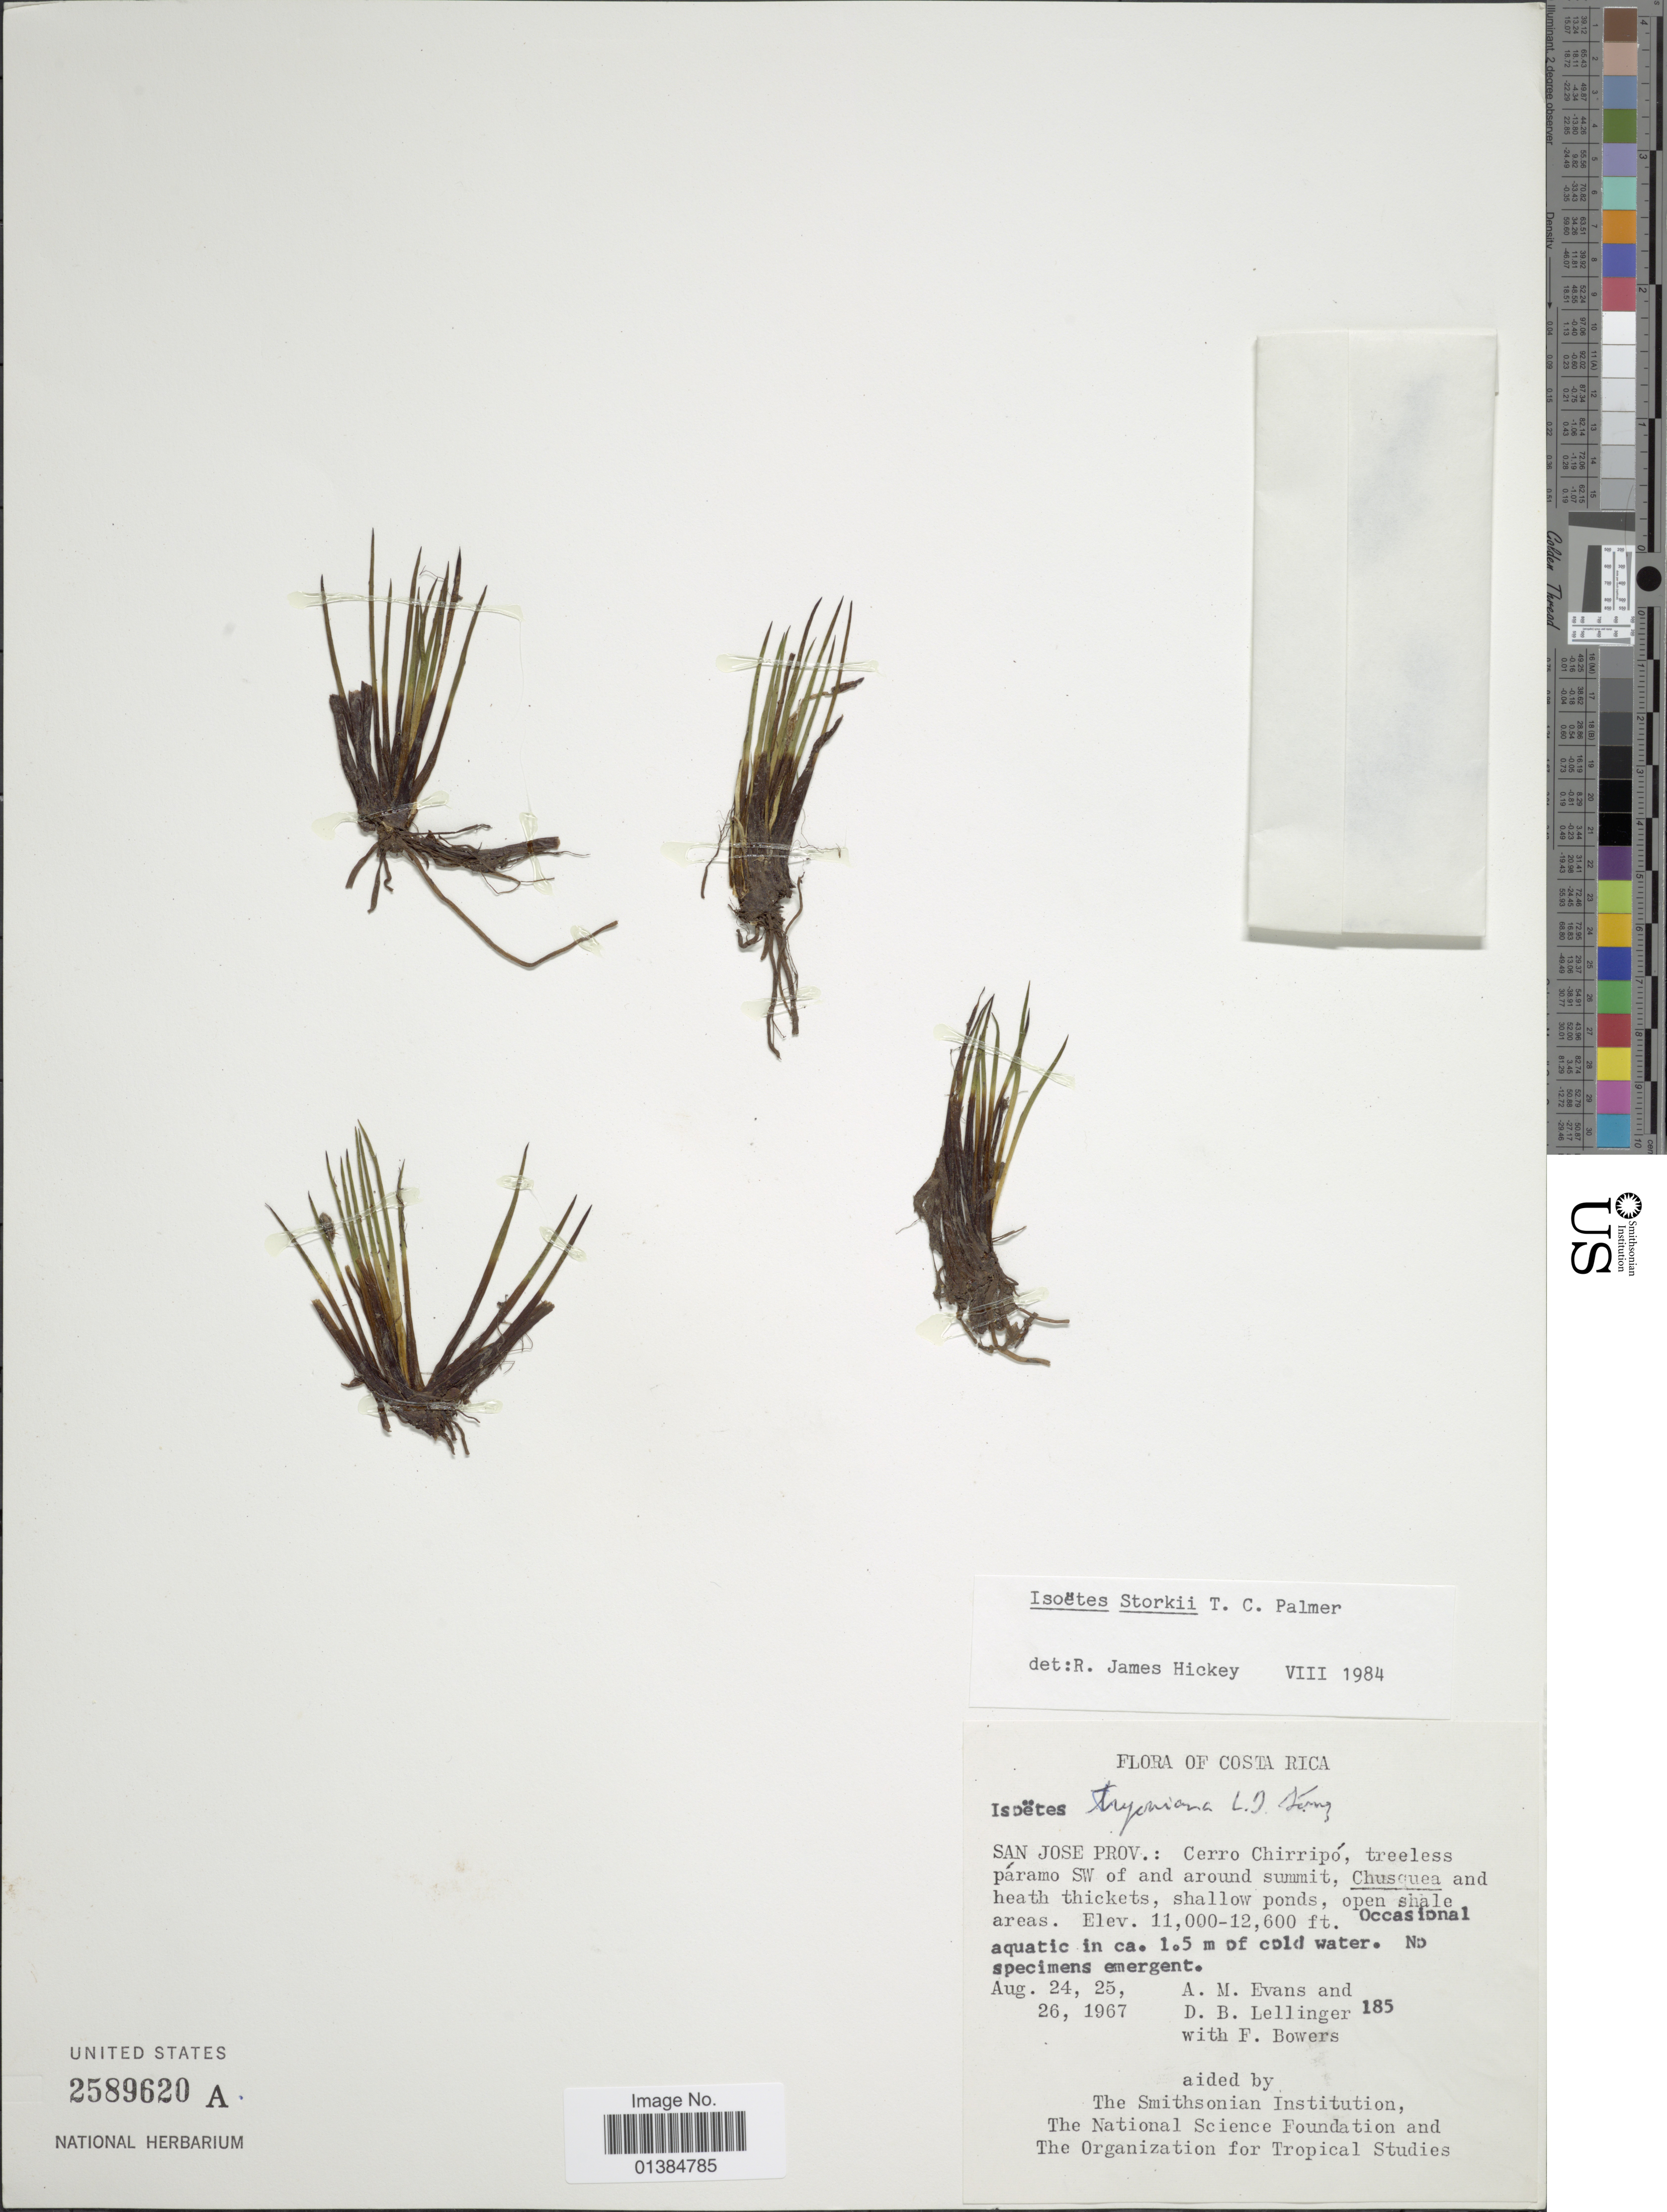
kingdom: Plantae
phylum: Tracheophyta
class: Lycopodiopsida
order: Isoetales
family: Isoetaceae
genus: Isoetes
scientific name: Isoetes storkii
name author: T.C. Palmer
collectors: A. M. Evans, D. B. Lellinger & F. Bowers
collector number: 185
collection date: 1967-08-24/1967-08-26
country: Costa Rica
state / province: San José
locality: Cerro Chirripó, treeless páramo SW of and around summit.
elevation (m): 3353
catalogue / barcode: US 2589620A